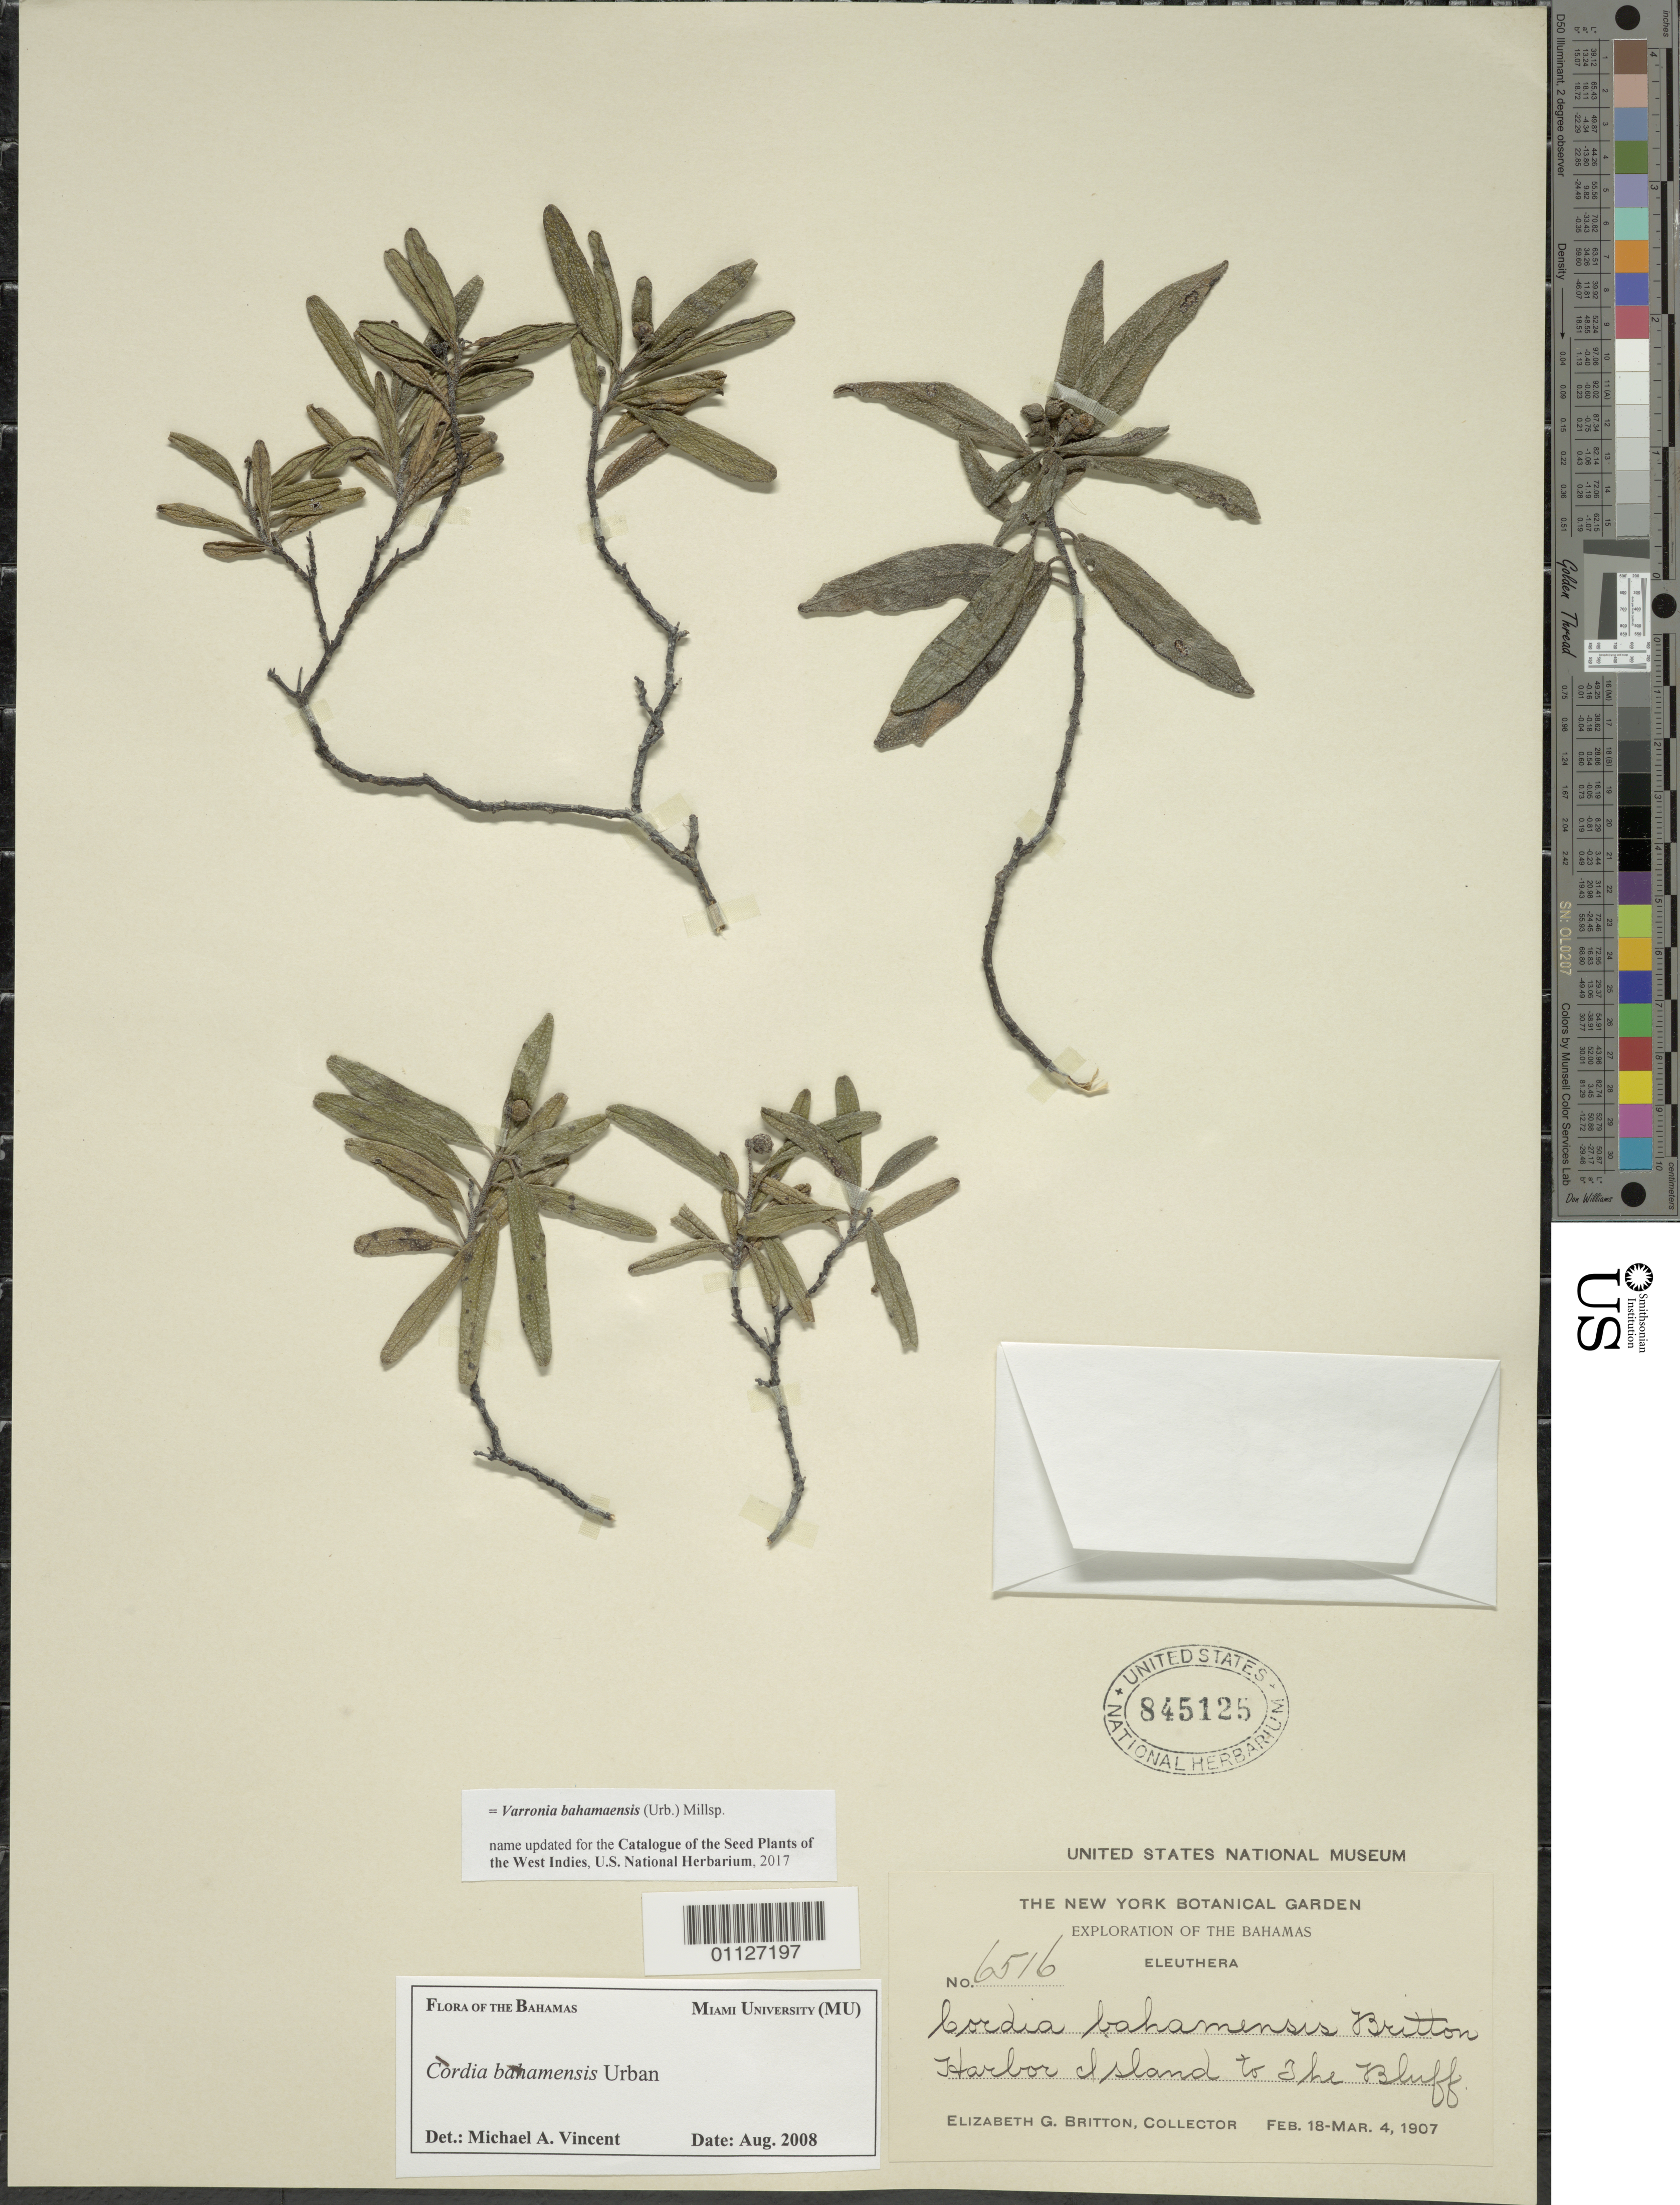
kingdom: Plantae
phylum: Tracheophyta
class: Magnoliopsida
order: Boraginales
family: Cordiaceae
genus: Varronia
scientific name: Varronia bahamensis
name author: (Urb.) Millsp.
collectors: E. G. Britton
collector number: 6516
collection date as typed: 18 Feb 1907 to 04 Mar 1907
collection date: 1907-02-18/1907-03-04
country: Bahamas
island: Eleuthera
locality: Harbor Island to The Bluff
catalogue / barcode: US 845125